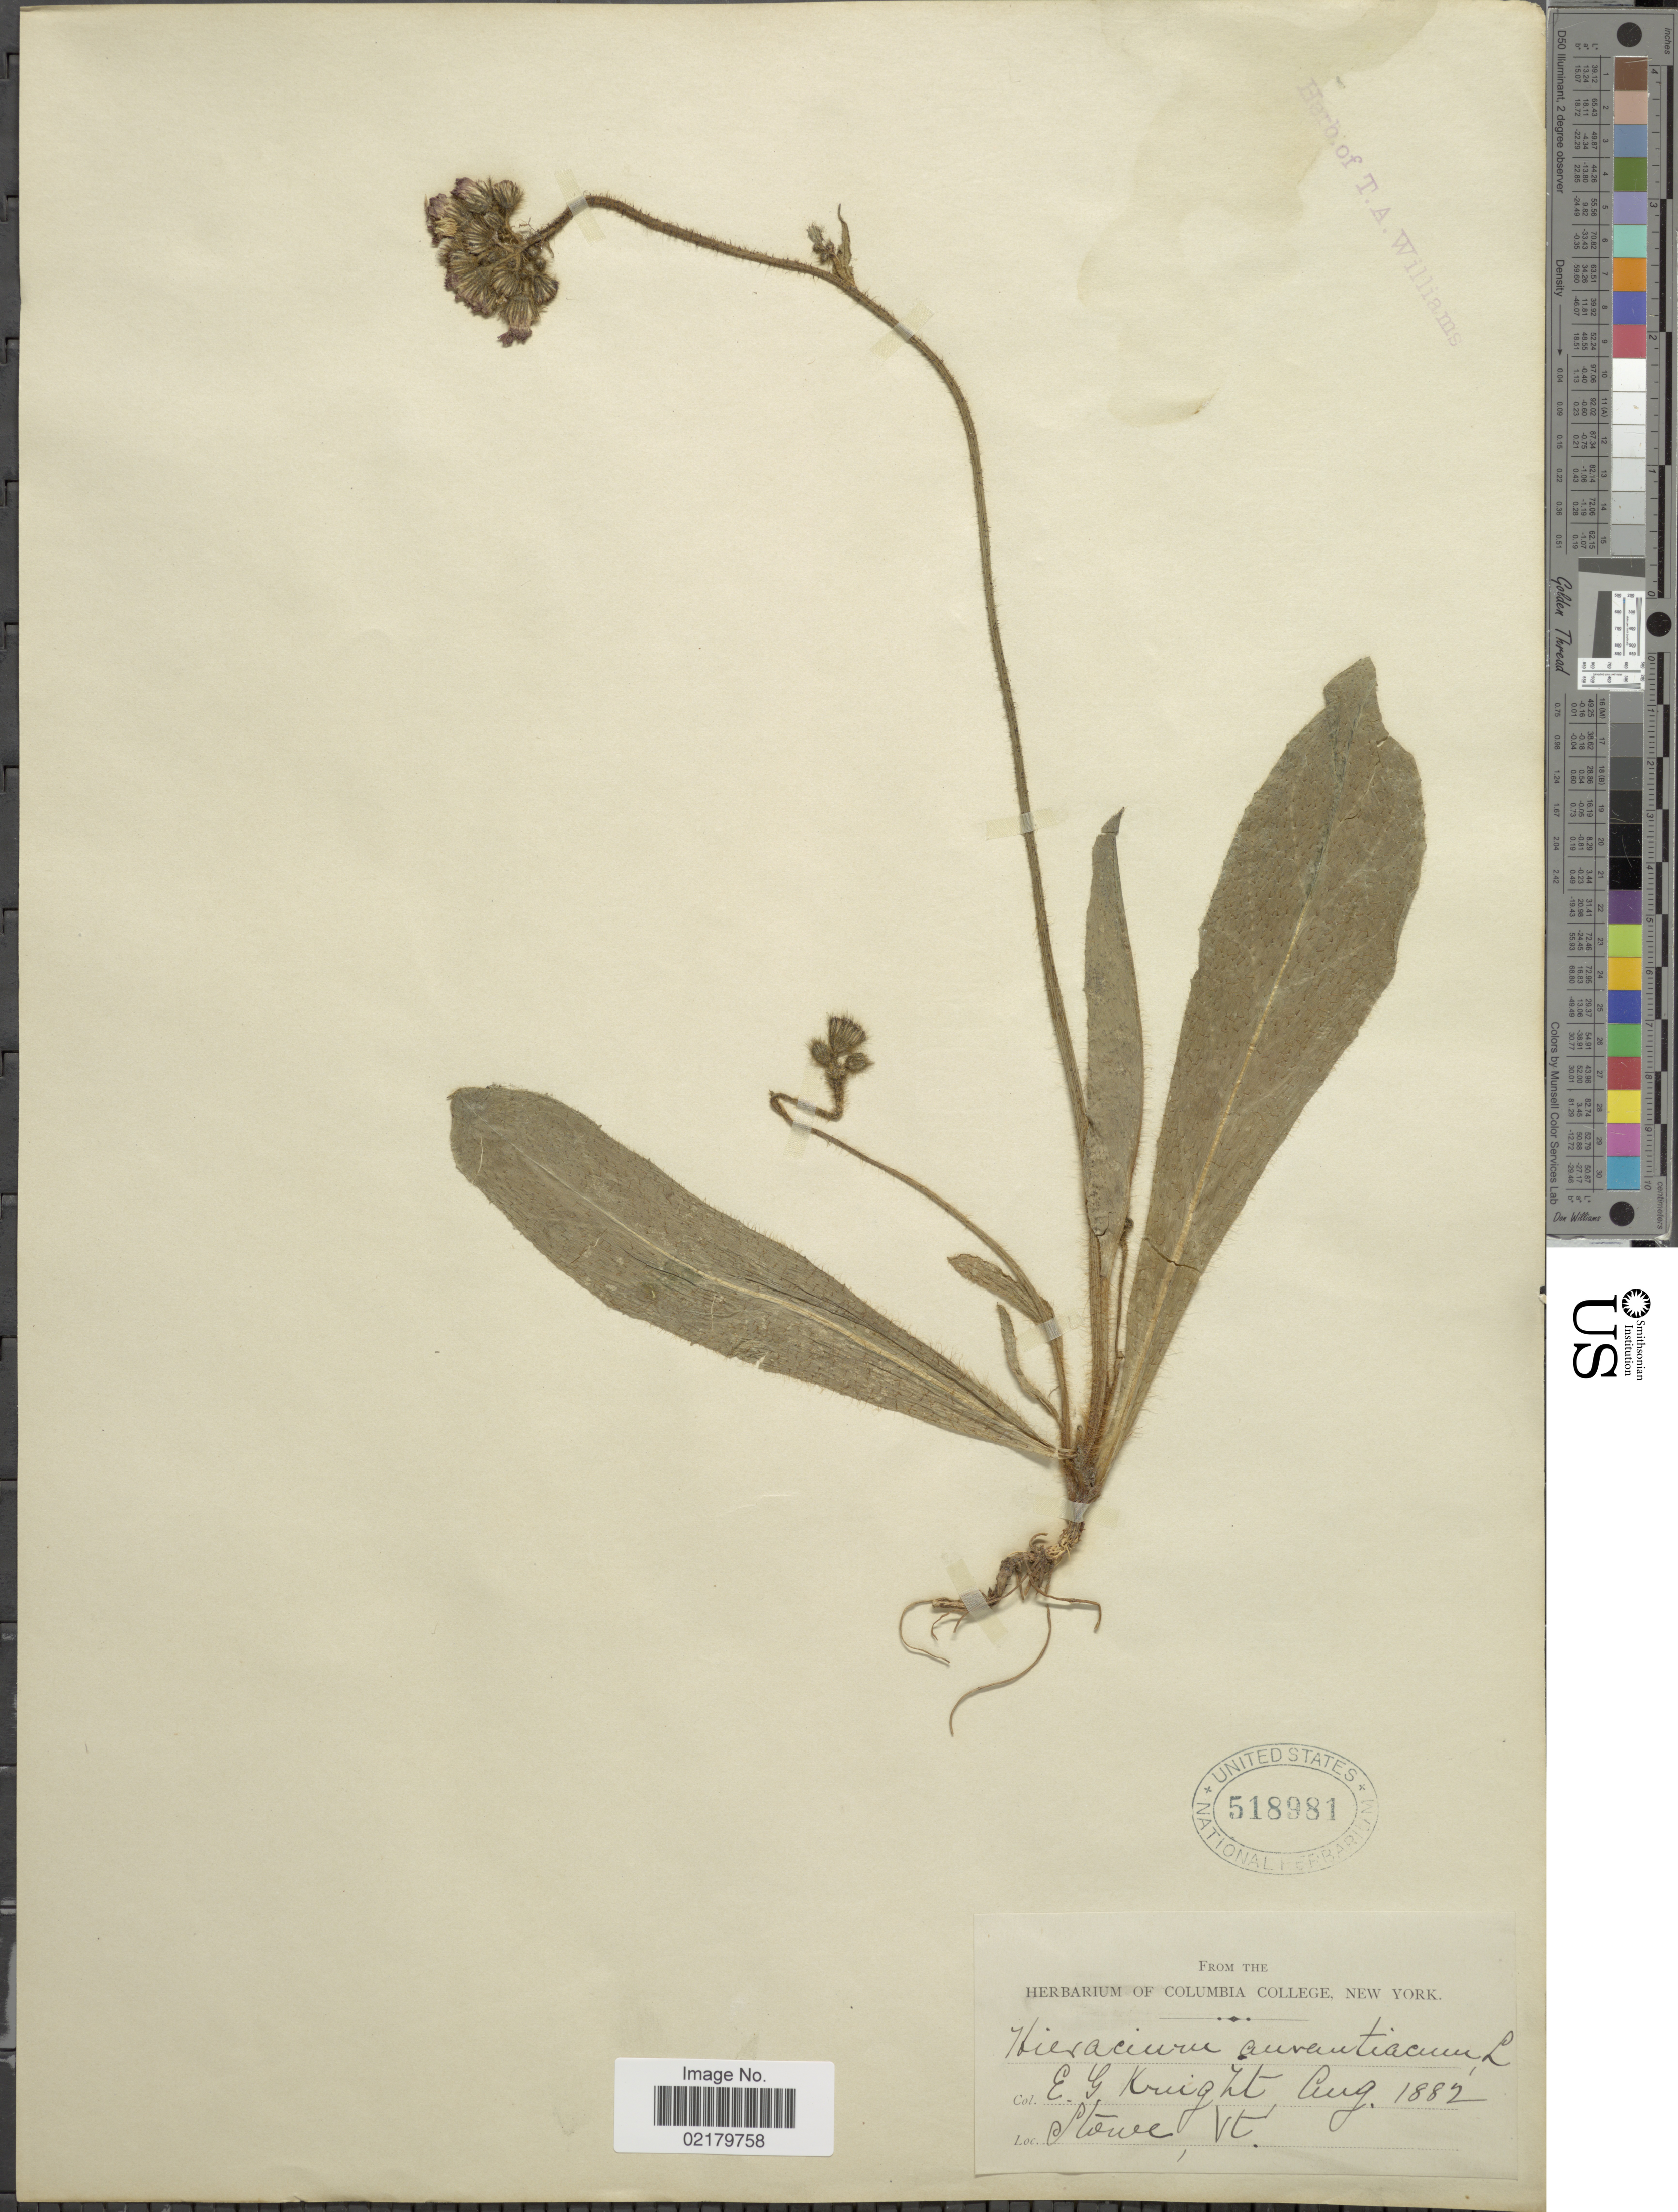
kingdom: Plantae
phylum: Tracheophyta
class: Magnoliopsida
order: Asterales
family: Asteraceae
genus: Pilosella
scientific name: Pilosella aurantiaca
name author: (L.) F.W. Schultz & Sch. Bip.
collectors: E. Knight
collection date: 1882-08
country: United States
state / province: Vermont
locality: Stowe.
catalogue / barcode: US 518981